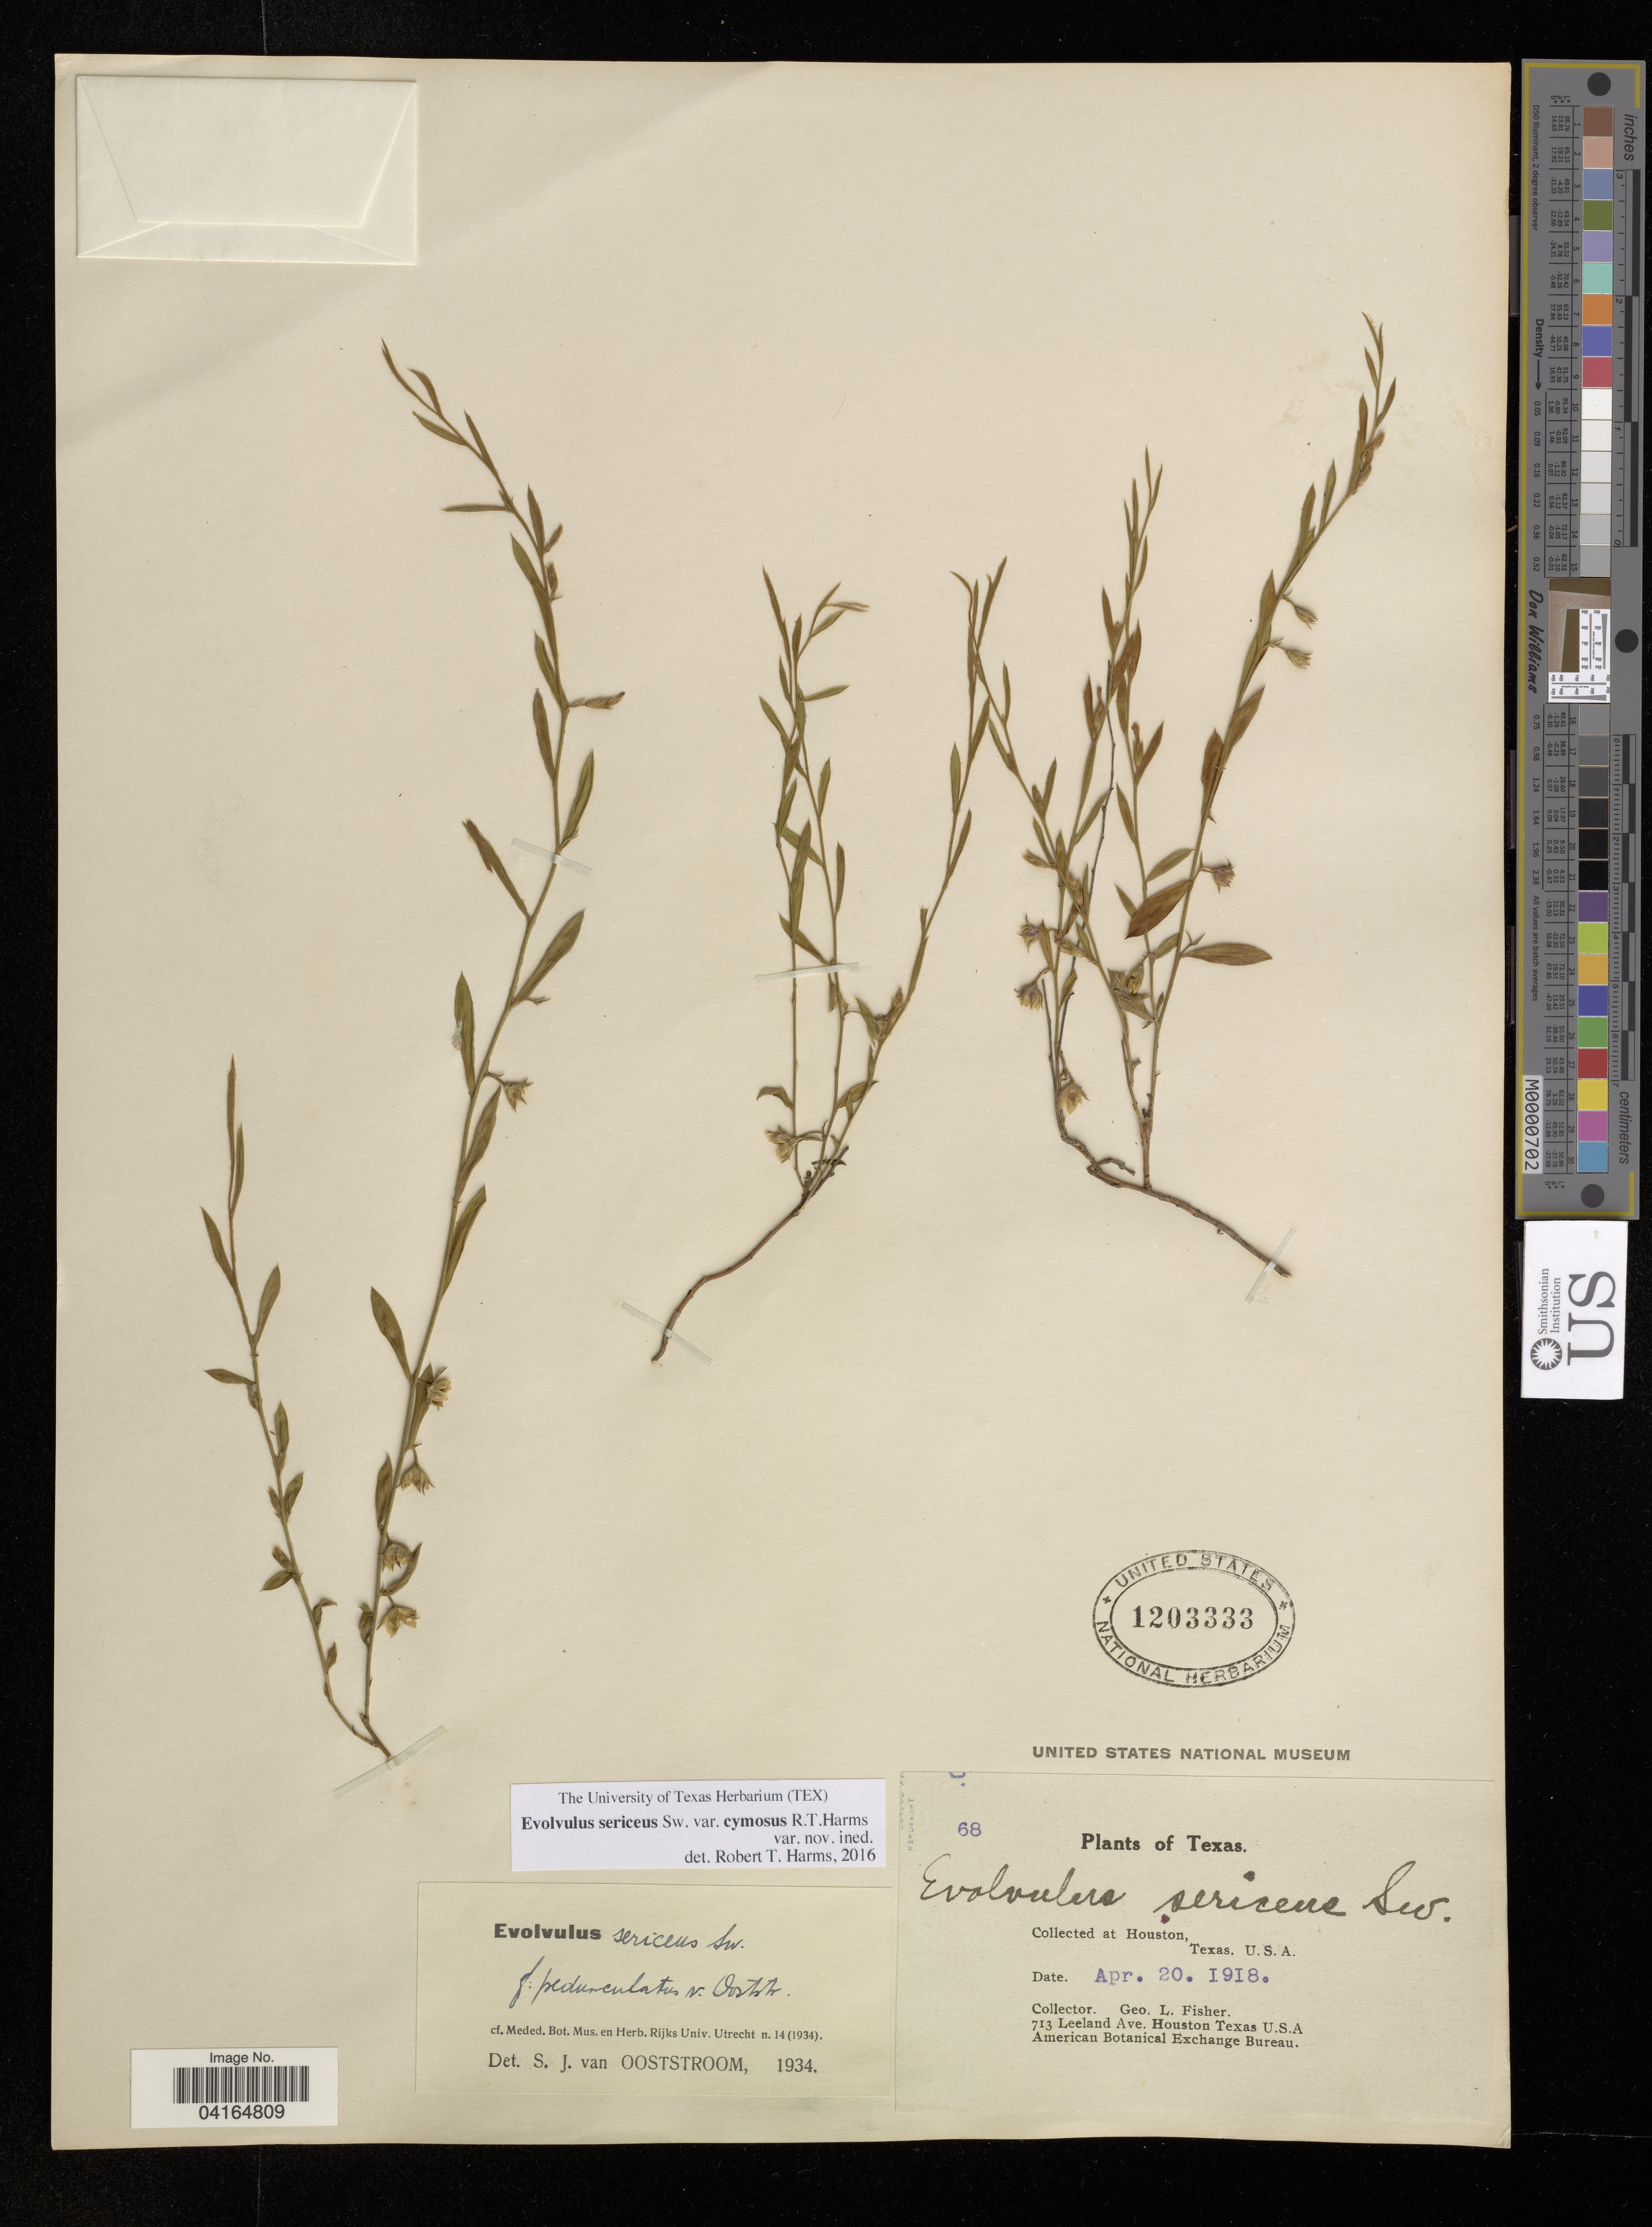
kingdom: Plantae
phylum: Tracheophyta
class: Magnoliopsida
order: Solanales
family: Convolvulaceae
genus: Evolvulus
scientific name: Evolvulus sericeus var. cymosus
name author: R.T. Harms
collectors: G. L. Fisher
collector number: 68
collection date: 1918-04-20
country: United States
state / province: Texas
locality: Houston. 713 Leeland Ave.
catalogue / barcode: US 1203333